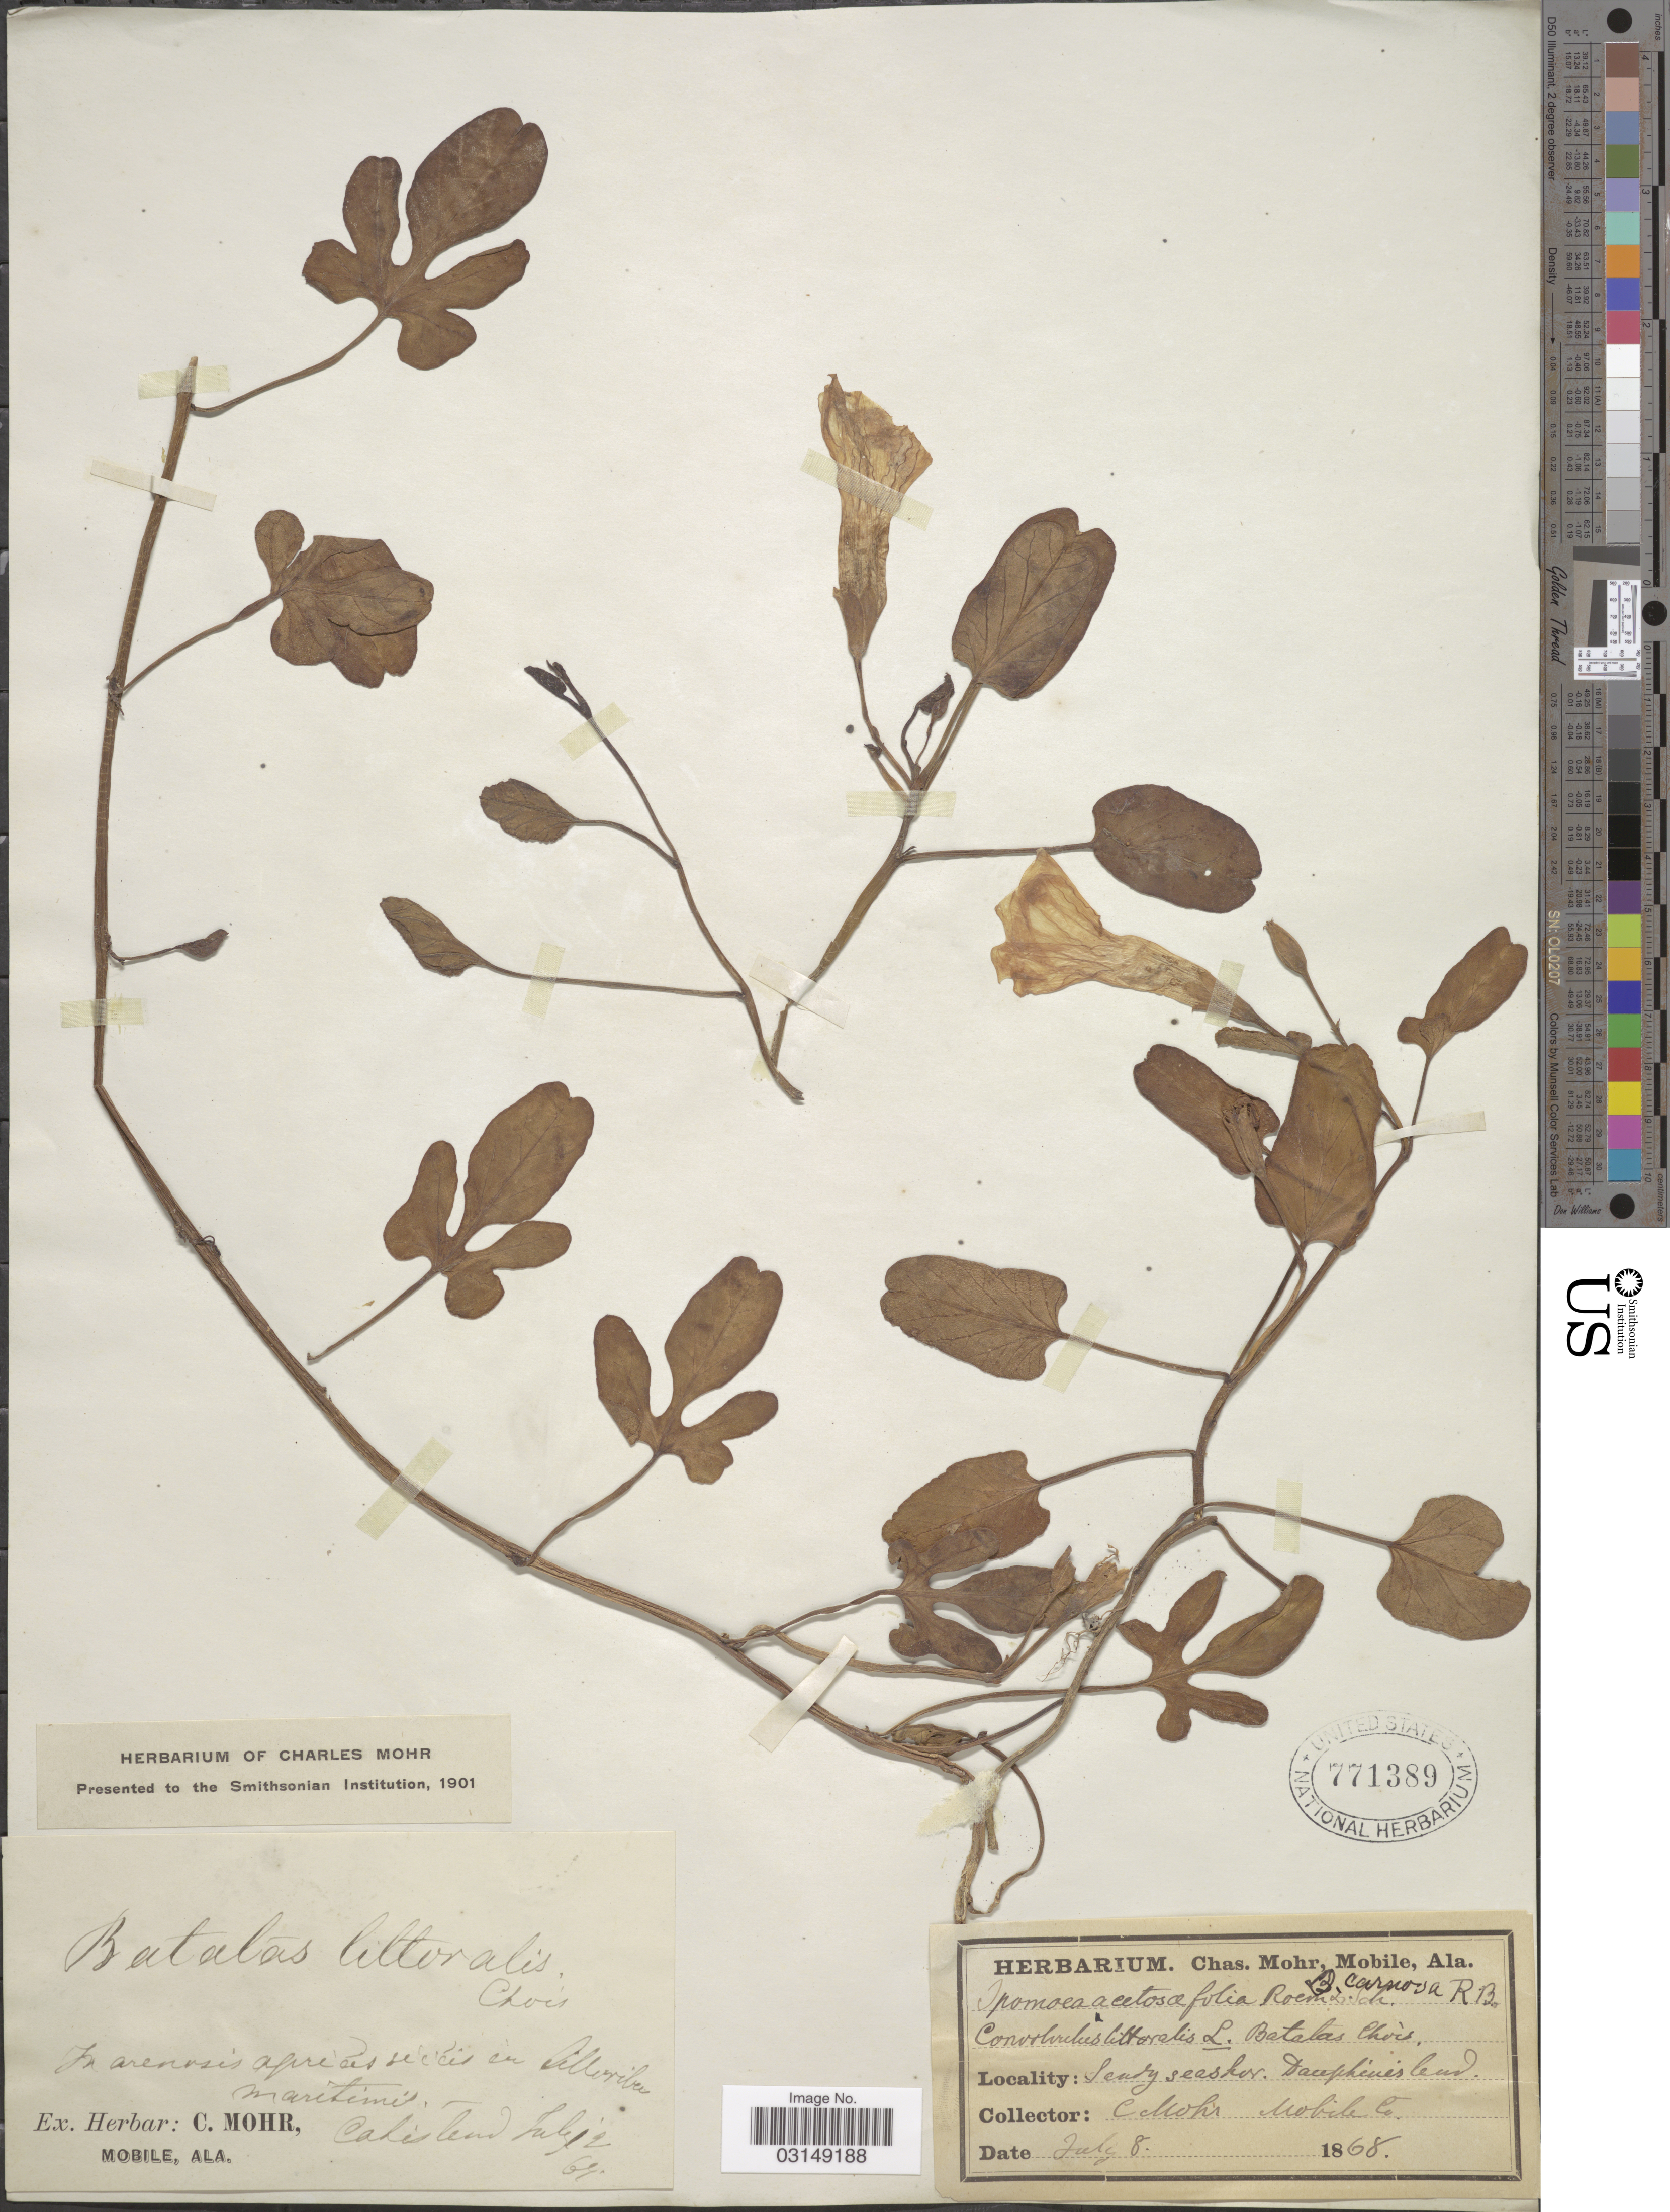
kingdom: Plantae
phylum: Tracheophyta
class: Magnoliopsida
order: Solanales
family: Convolvulaceae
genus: Ipomoea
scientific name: Ipomoea stolonifera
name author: (Cirillo) J.F. Gmel.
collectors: Mohr, C. T. (herbarium)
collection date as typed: Transcribed d/m/y: 12/7/67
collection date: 1868-07-08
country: United States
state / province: Alabama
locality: Sandy seashore. Dauphin Island. Mobile Co. Dauphin Island.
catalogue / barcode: US 771389